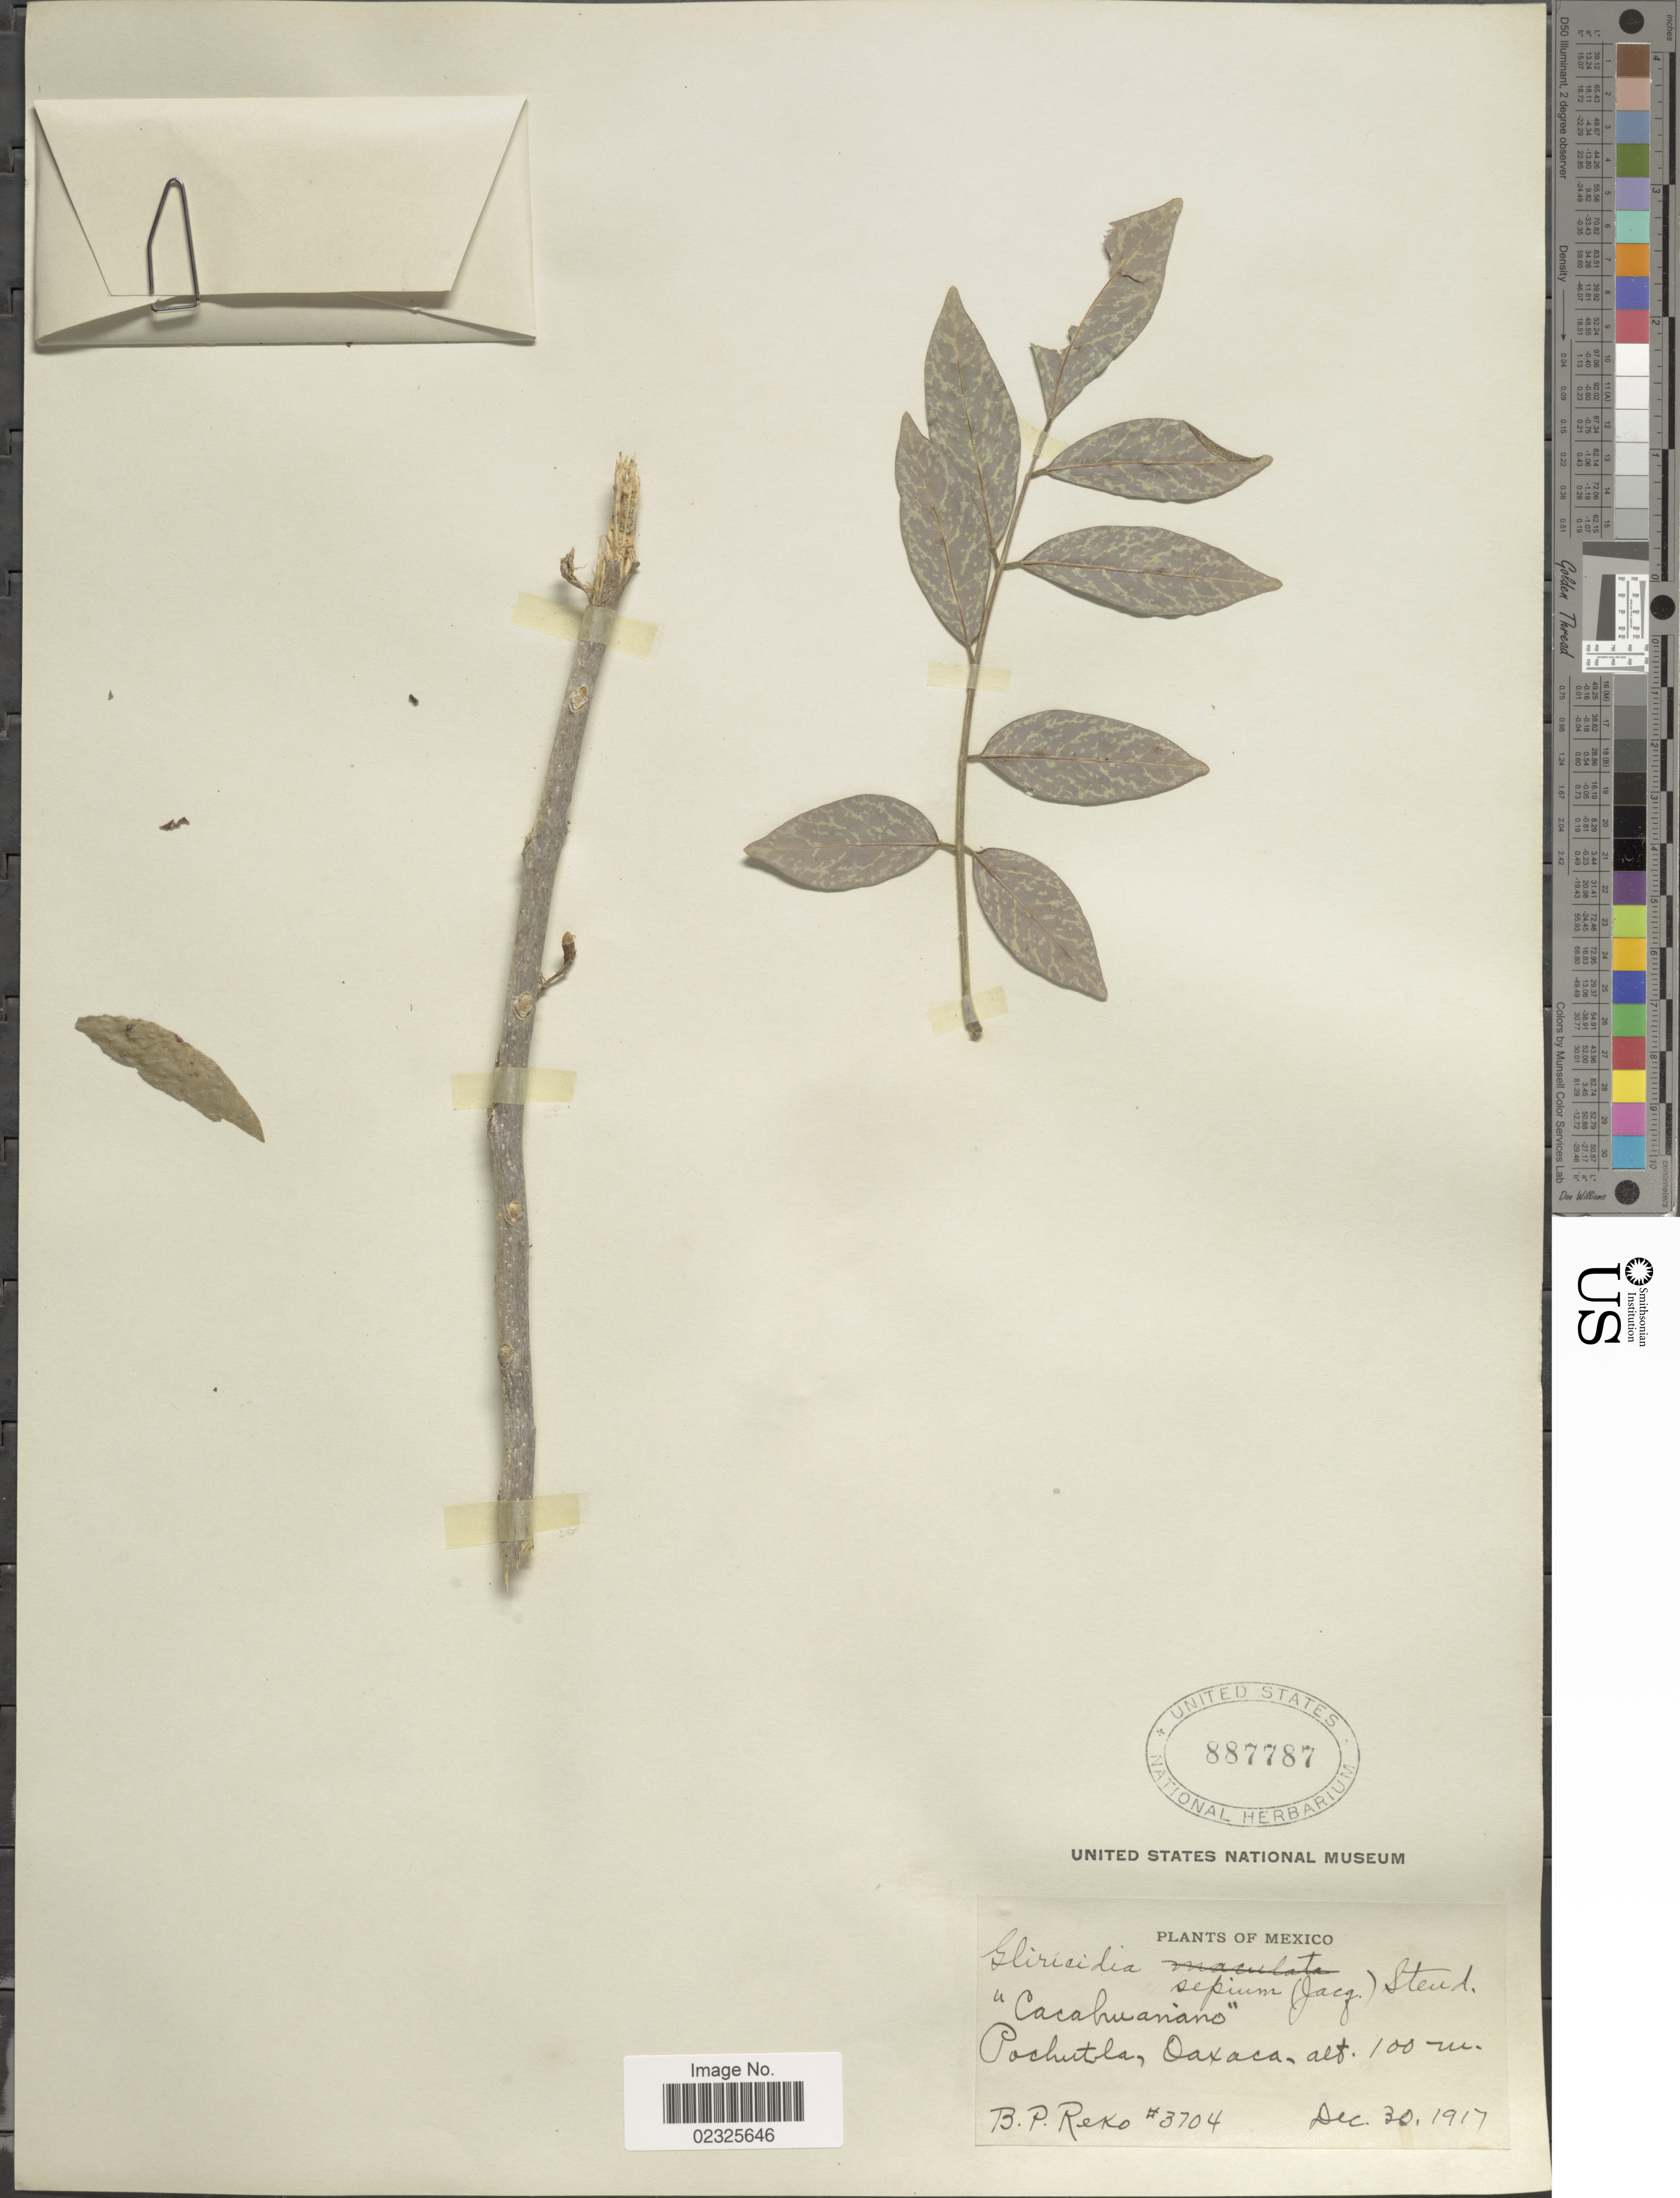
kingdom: Plantae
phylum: Tracheophyta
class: Magnoliopsida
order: Fabales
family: Fabaceae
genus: Gliricidia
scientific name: Gliricidia sepium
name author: (Jacq.) Kunth ex Walp.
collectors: B. P. Reko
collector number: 3704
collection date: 1917-12-30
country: Mexico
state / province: Oaxaca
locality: Pochutla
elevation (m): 100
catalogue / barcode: US 887787